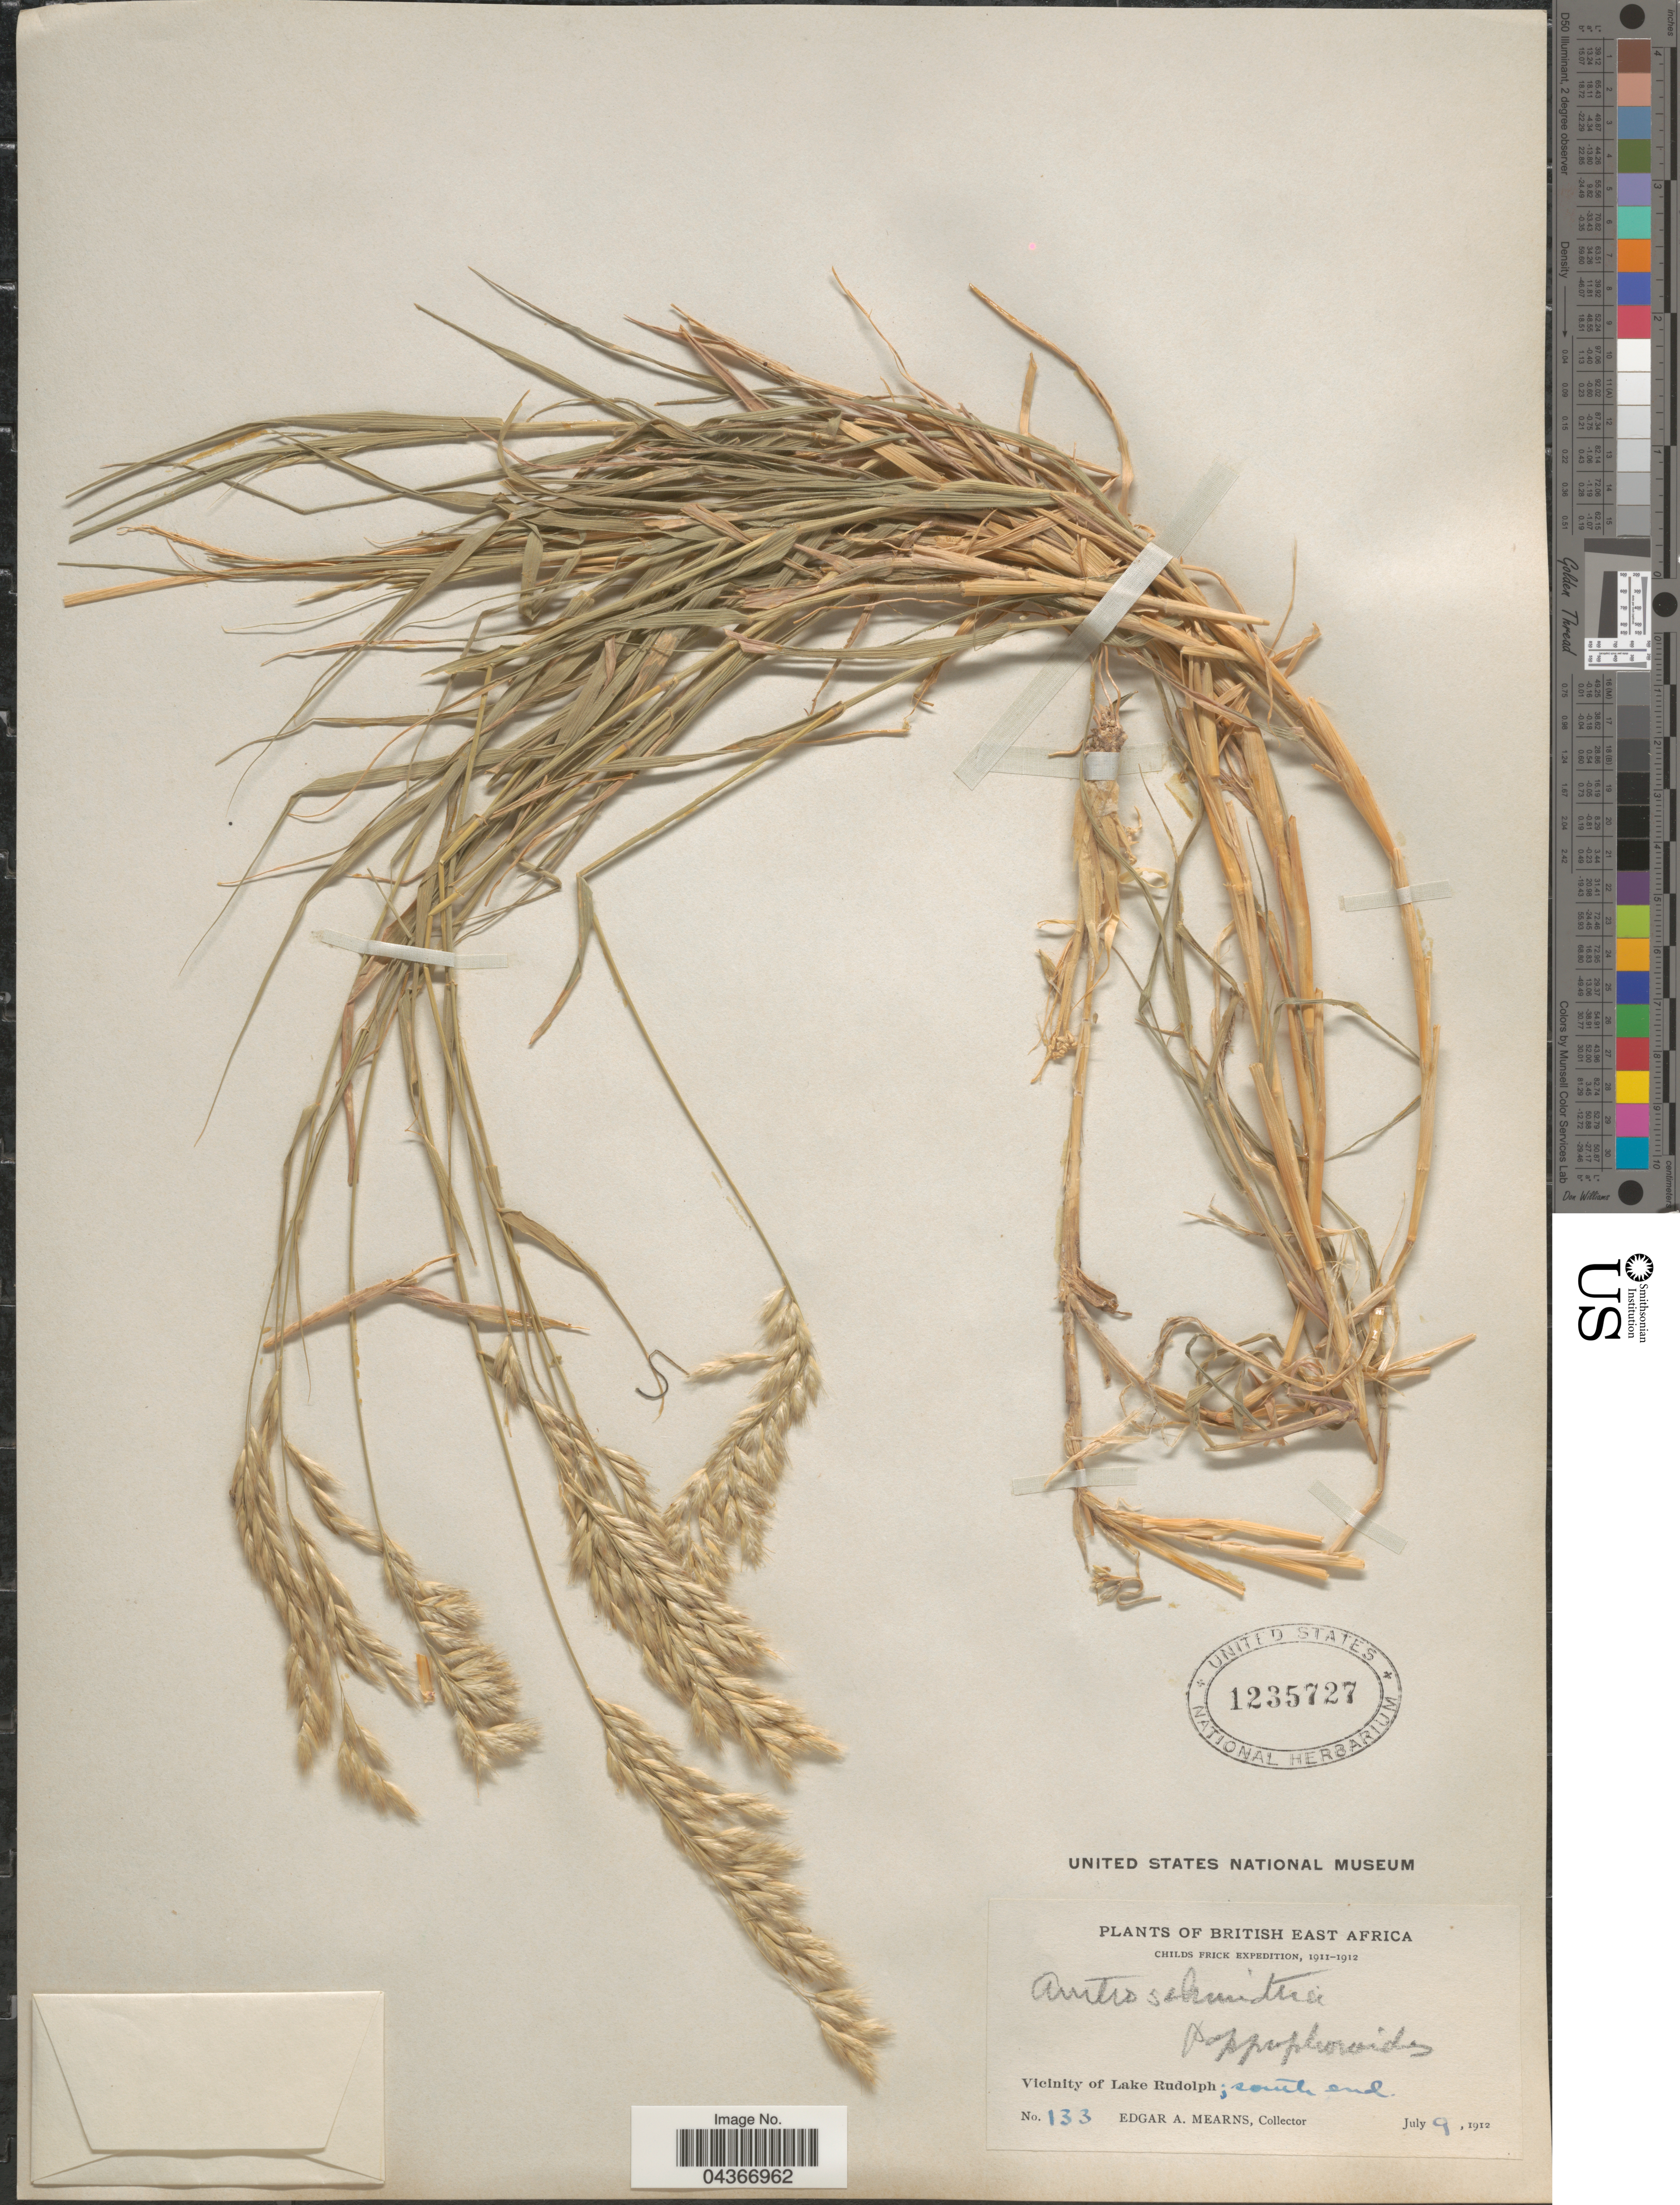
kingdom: Plantae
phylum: Tracheophyta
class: Liliopsida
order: Poales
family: Poaceae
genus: Schmidtia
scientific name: Schmidtia pappophoroides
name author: Steud. ex J.A. Schmidt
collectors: E. A. Mearns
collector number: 133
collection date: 1912-07-09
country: Kenya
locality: British East Africa. Childs Frick Expedition, 1911-12. Vicinity of Lake Rudolph; south end.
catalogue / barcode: US 1235727